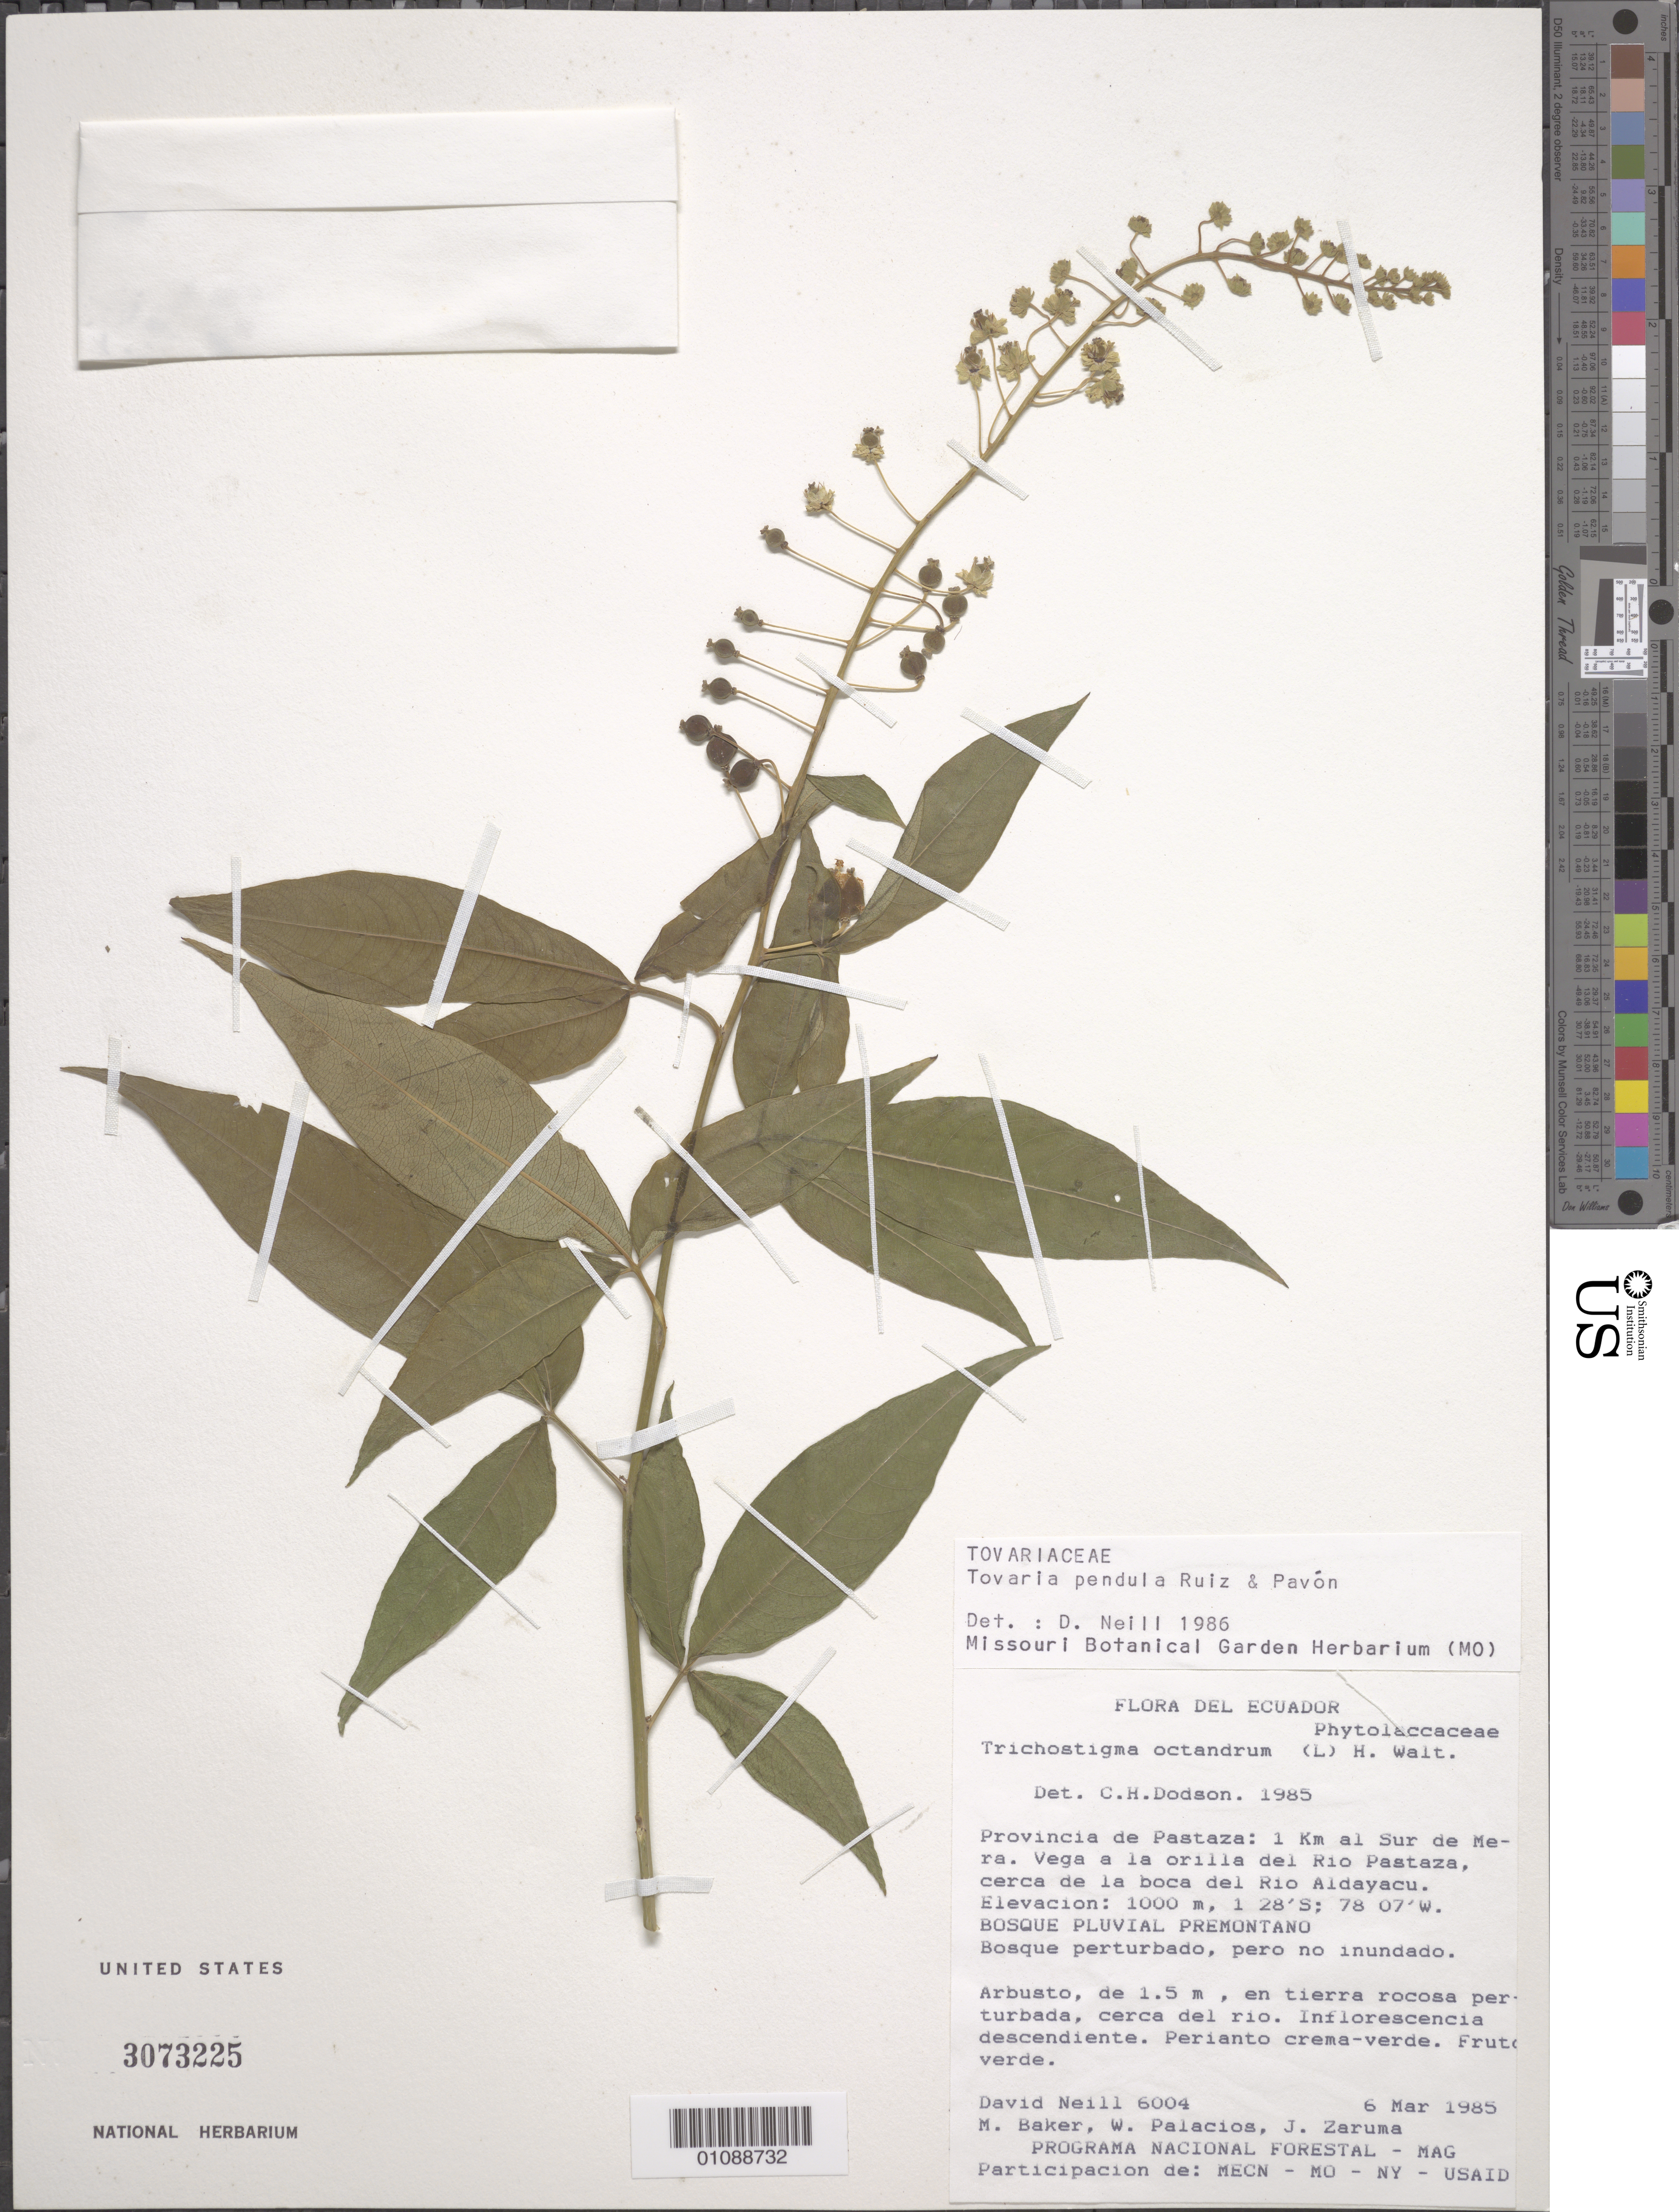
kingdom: Plantae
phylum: Tracheophyta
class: Magnoliopsida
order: Brassicales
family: Tovariaceae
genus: Tovaria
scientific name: Tovaria pendula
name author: Ruiz & Pav.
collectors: D. A. Neill, M. Baker, W. Palacios & J. Zaruma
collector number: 6004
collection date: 1985-03-06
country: Ecuador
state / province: Pastaza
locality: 1 km al Sur de Mera, vega a la orilla del Rio Pastaza, cerca de la boca del Rio Aldayacu.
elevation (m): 1000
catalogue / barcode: US 3073225